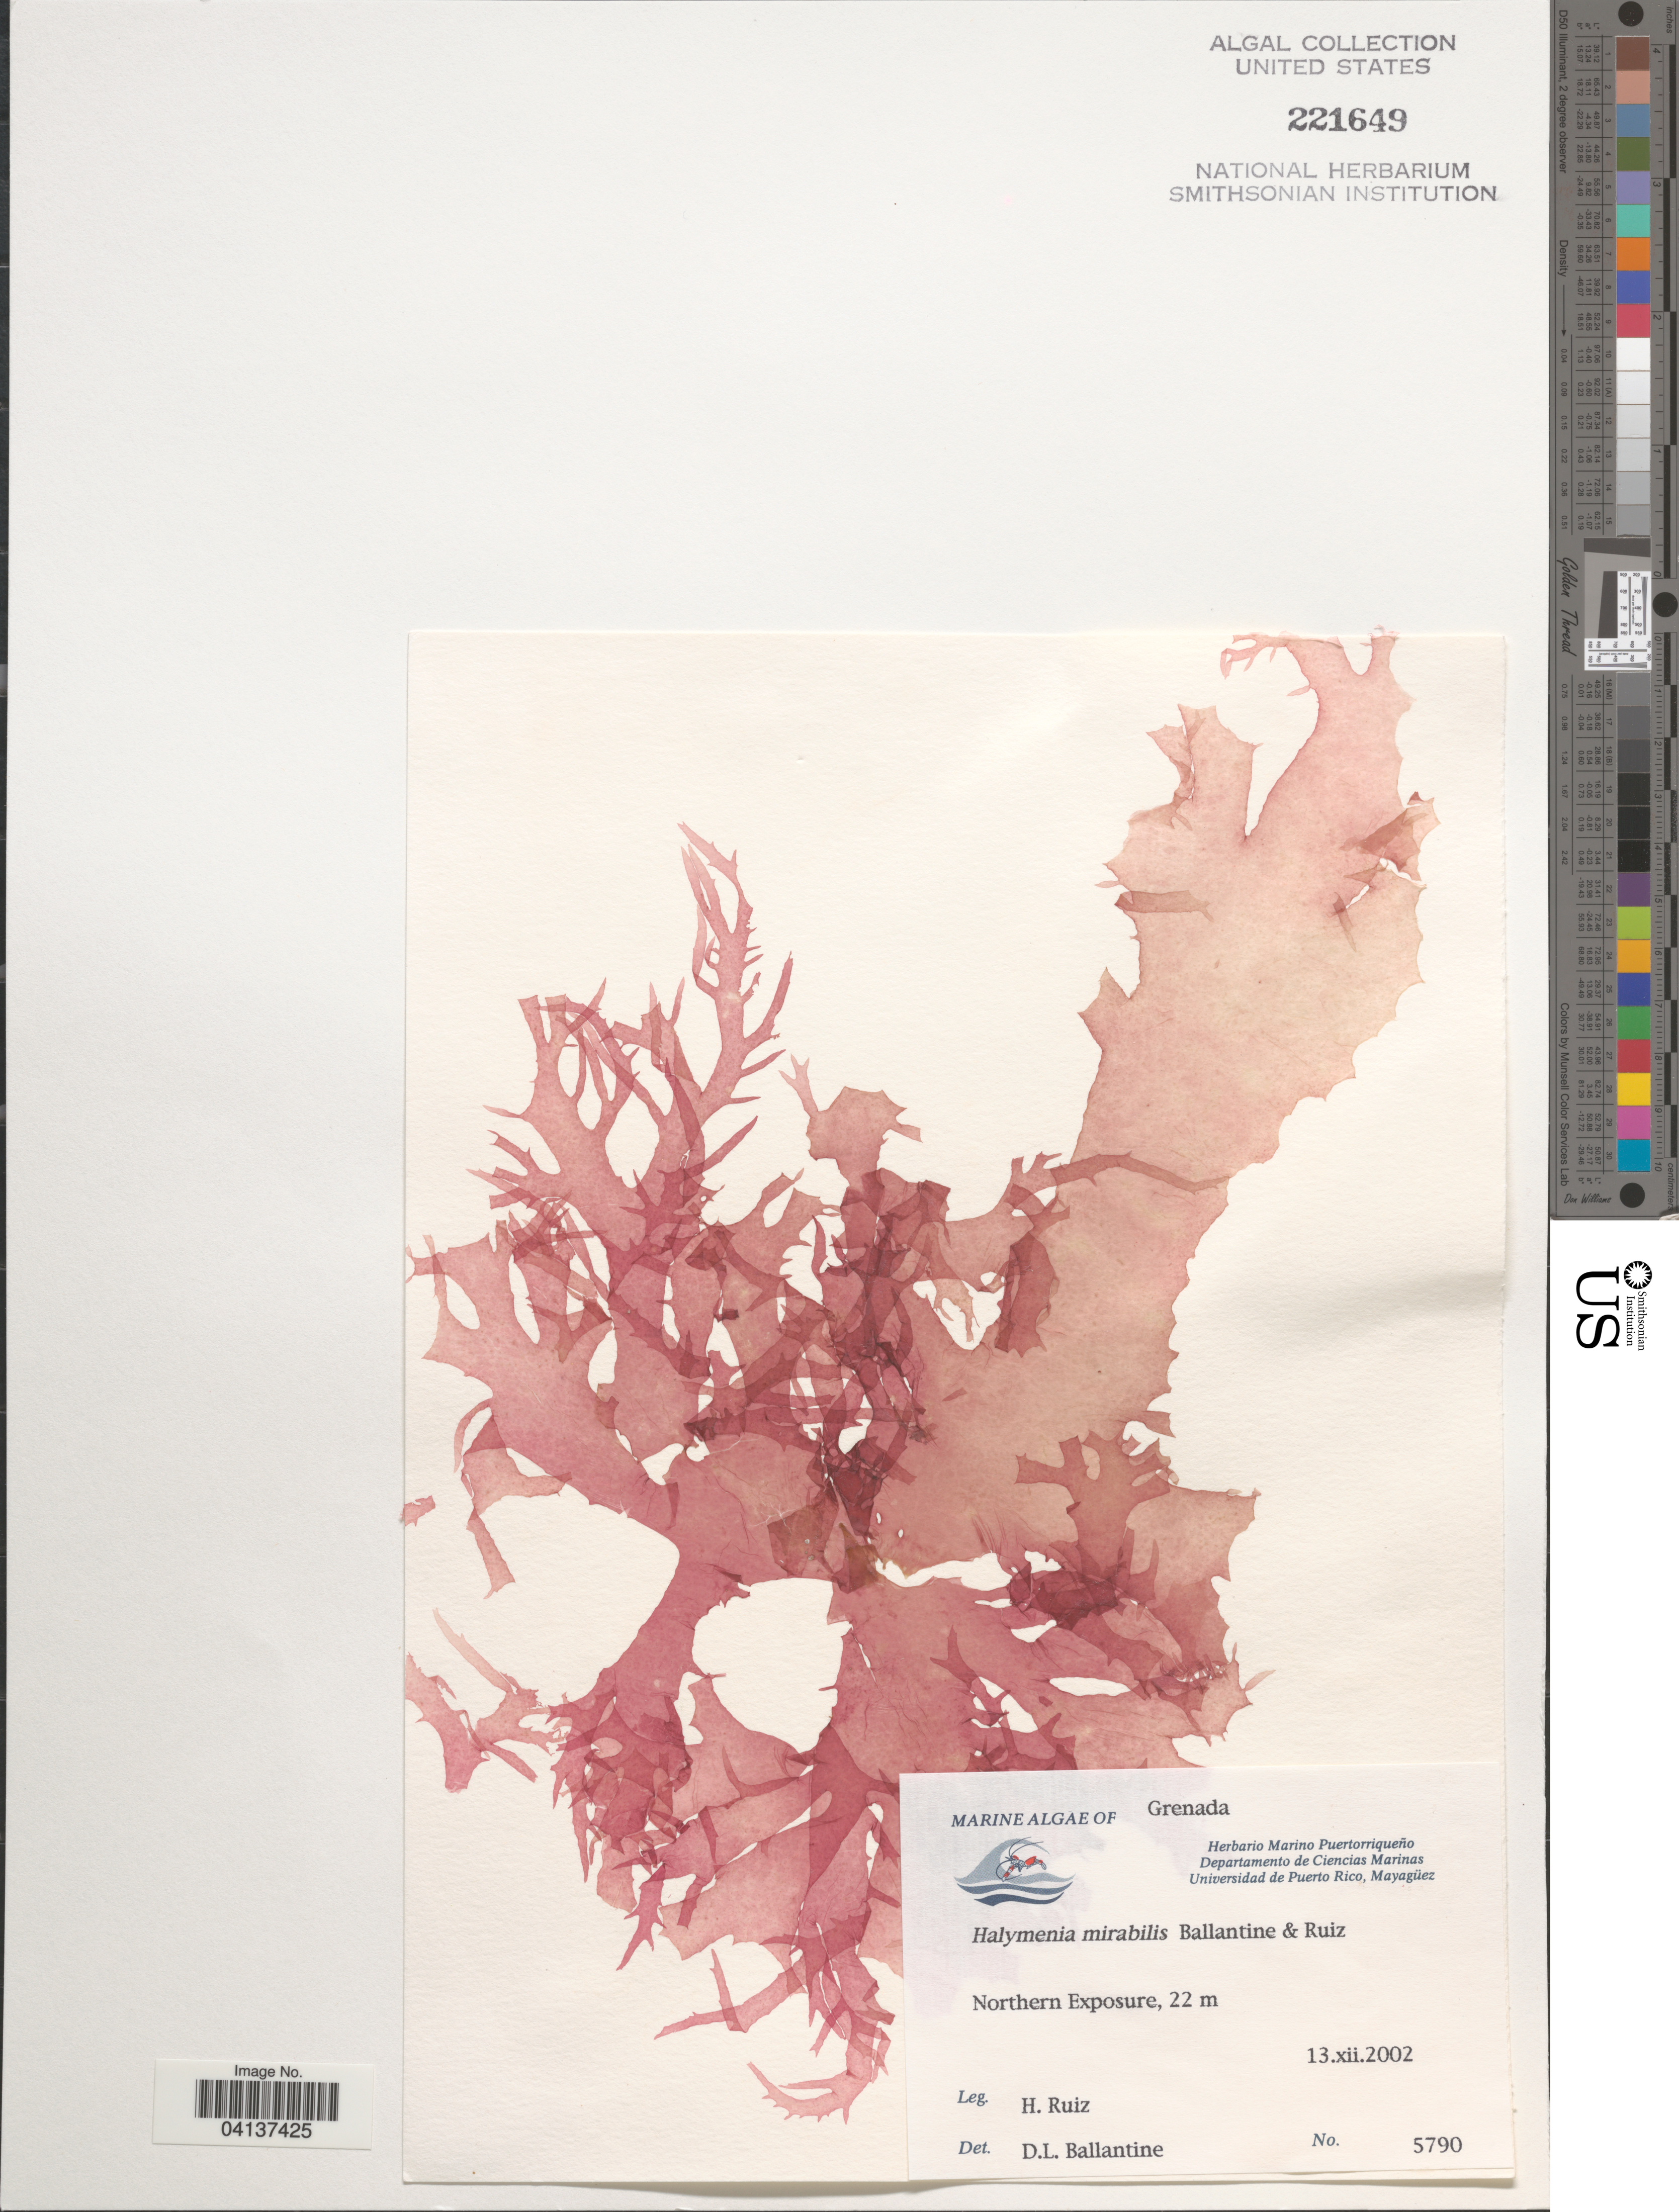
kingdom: Plantae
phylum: Rhodophyta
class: Florideophyceae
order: Halymeniales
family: Halymeniaceae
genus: Halymenia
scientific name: Halymenia mirabilis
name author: D.L. Ballant. & H.Ruiz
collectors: H. Ruiz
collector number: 5790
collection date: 2002-12-13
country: Grenada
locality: Northern Exposure.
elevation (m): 22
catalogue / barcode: US 221649